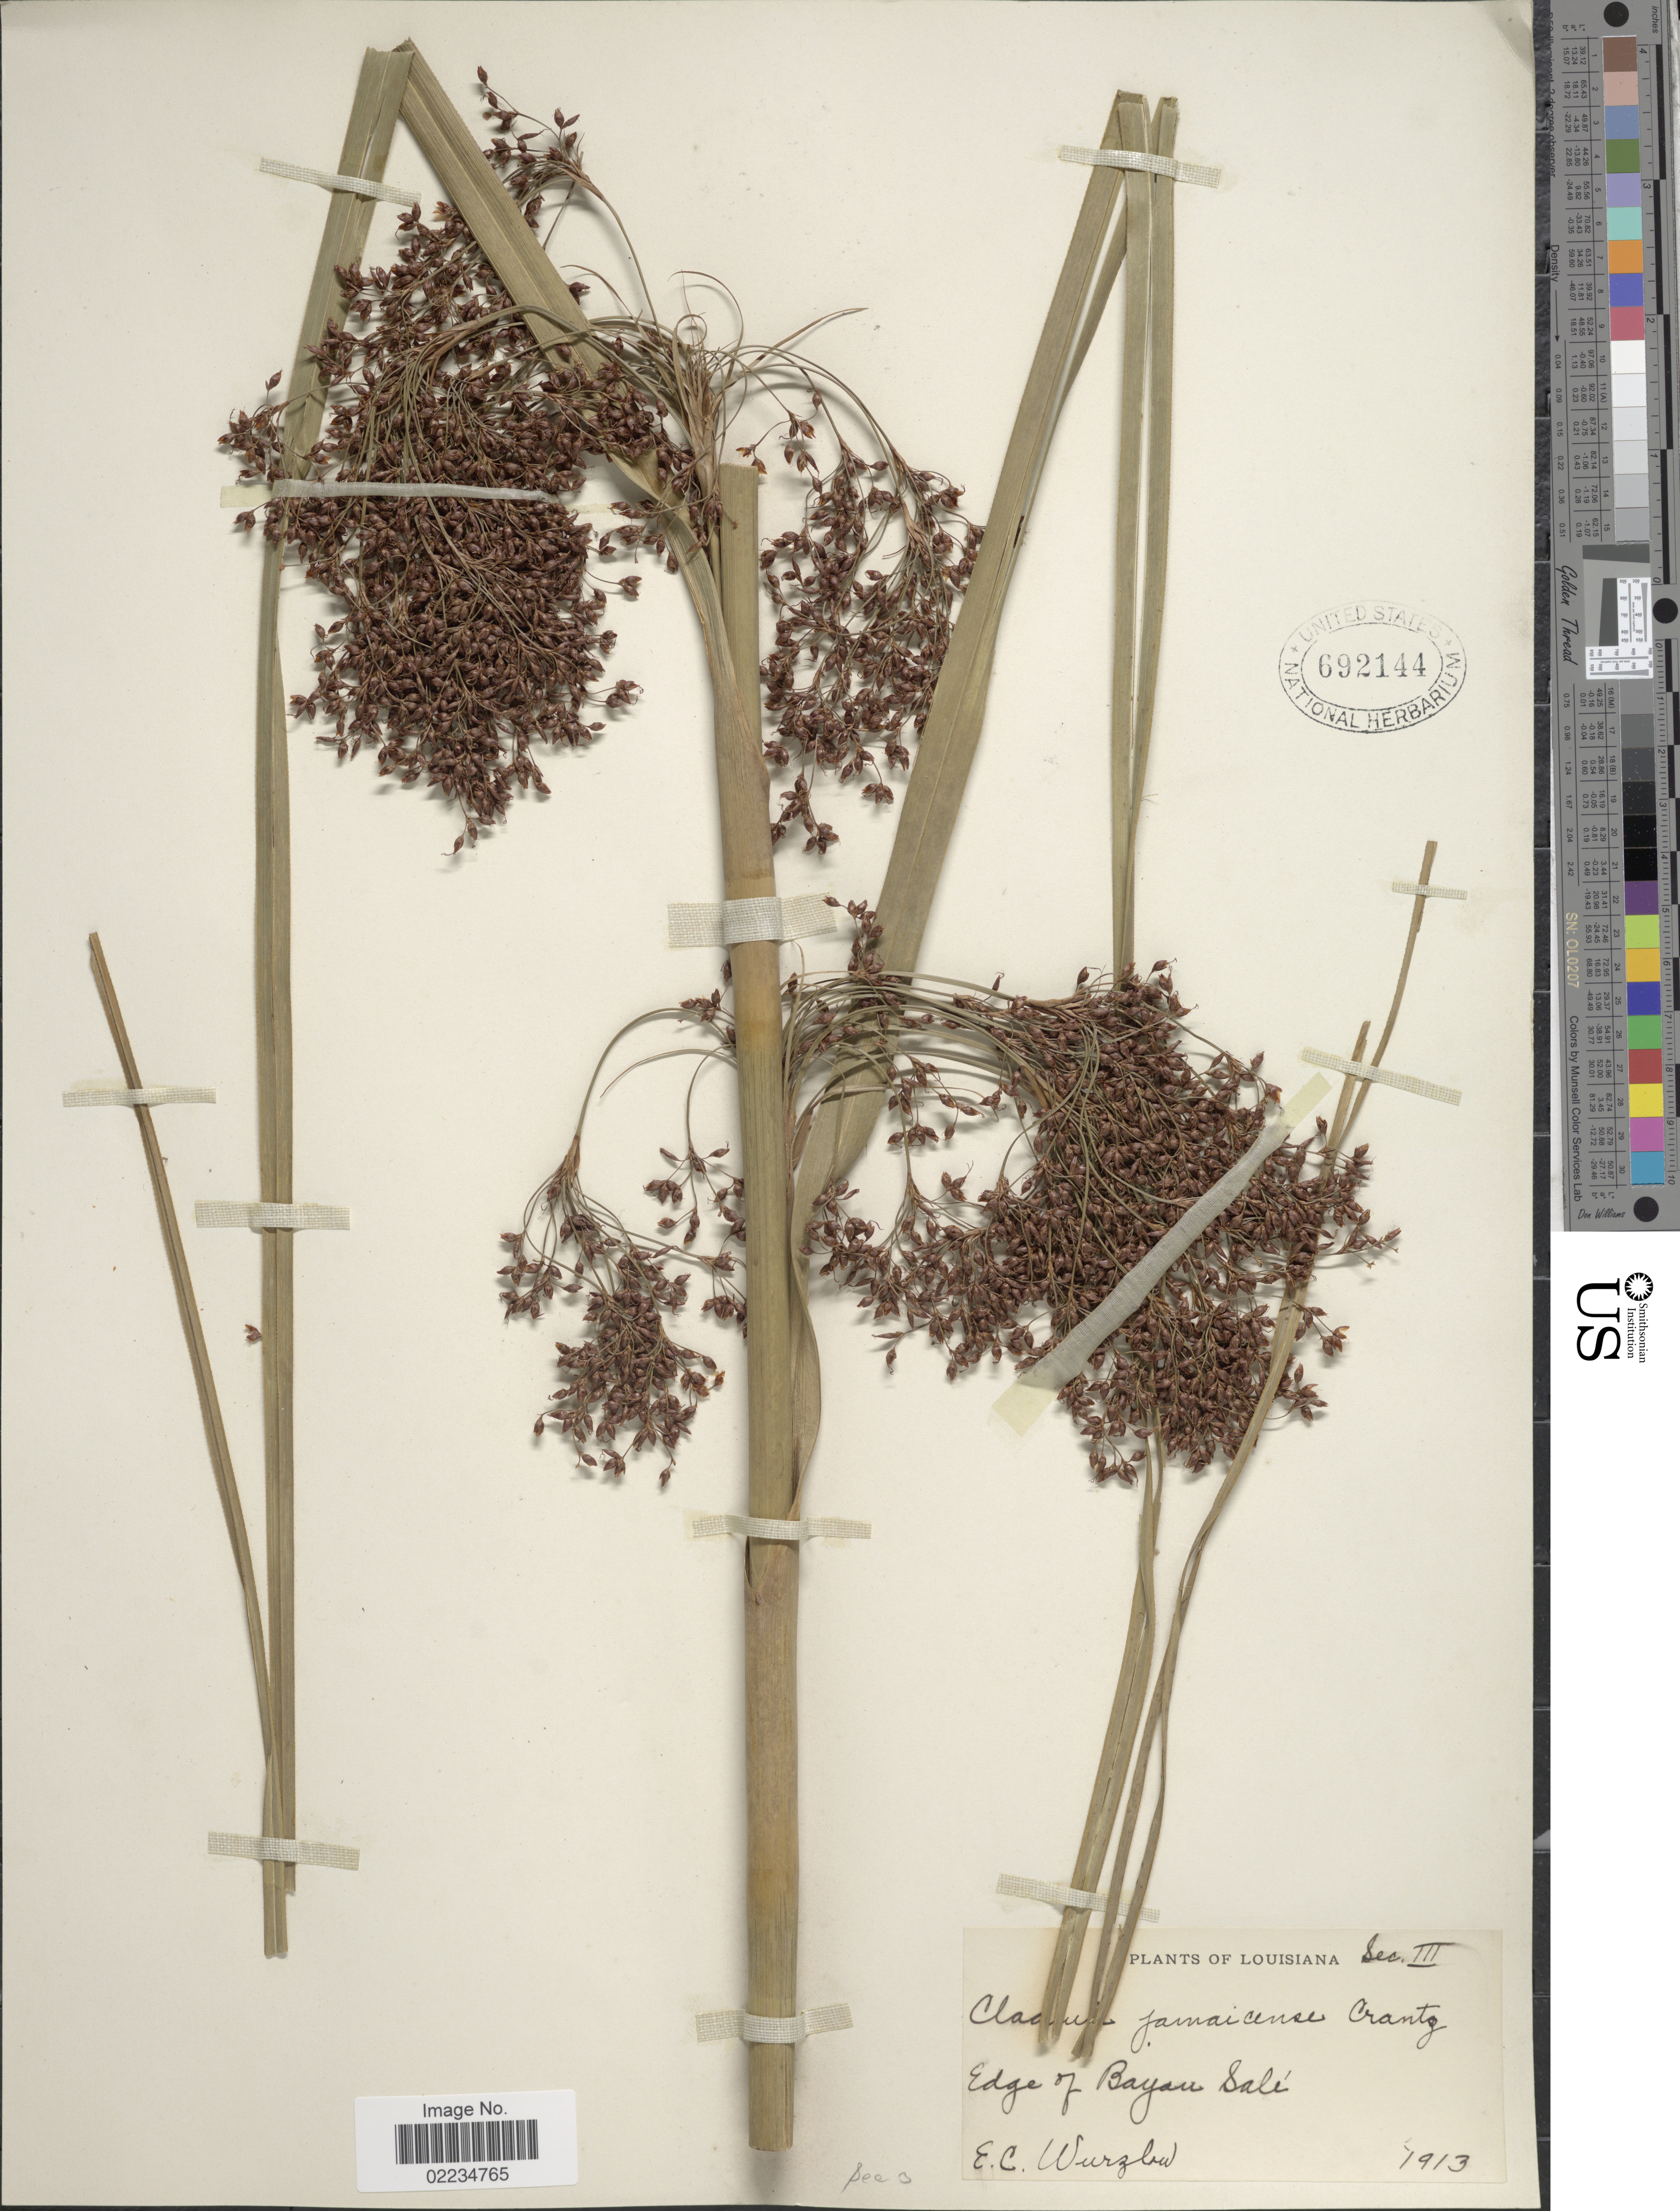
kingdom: Plantae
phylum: Tracheophyta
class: Liliopsida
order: Poales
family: Cyperaceae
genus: Cladium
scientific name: Cladium jamaicense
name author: Crantz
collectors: E. Wurzlow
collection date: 1913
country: United States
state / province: Louisiana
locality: Edge of Bayou Sale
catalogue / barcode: US 692144